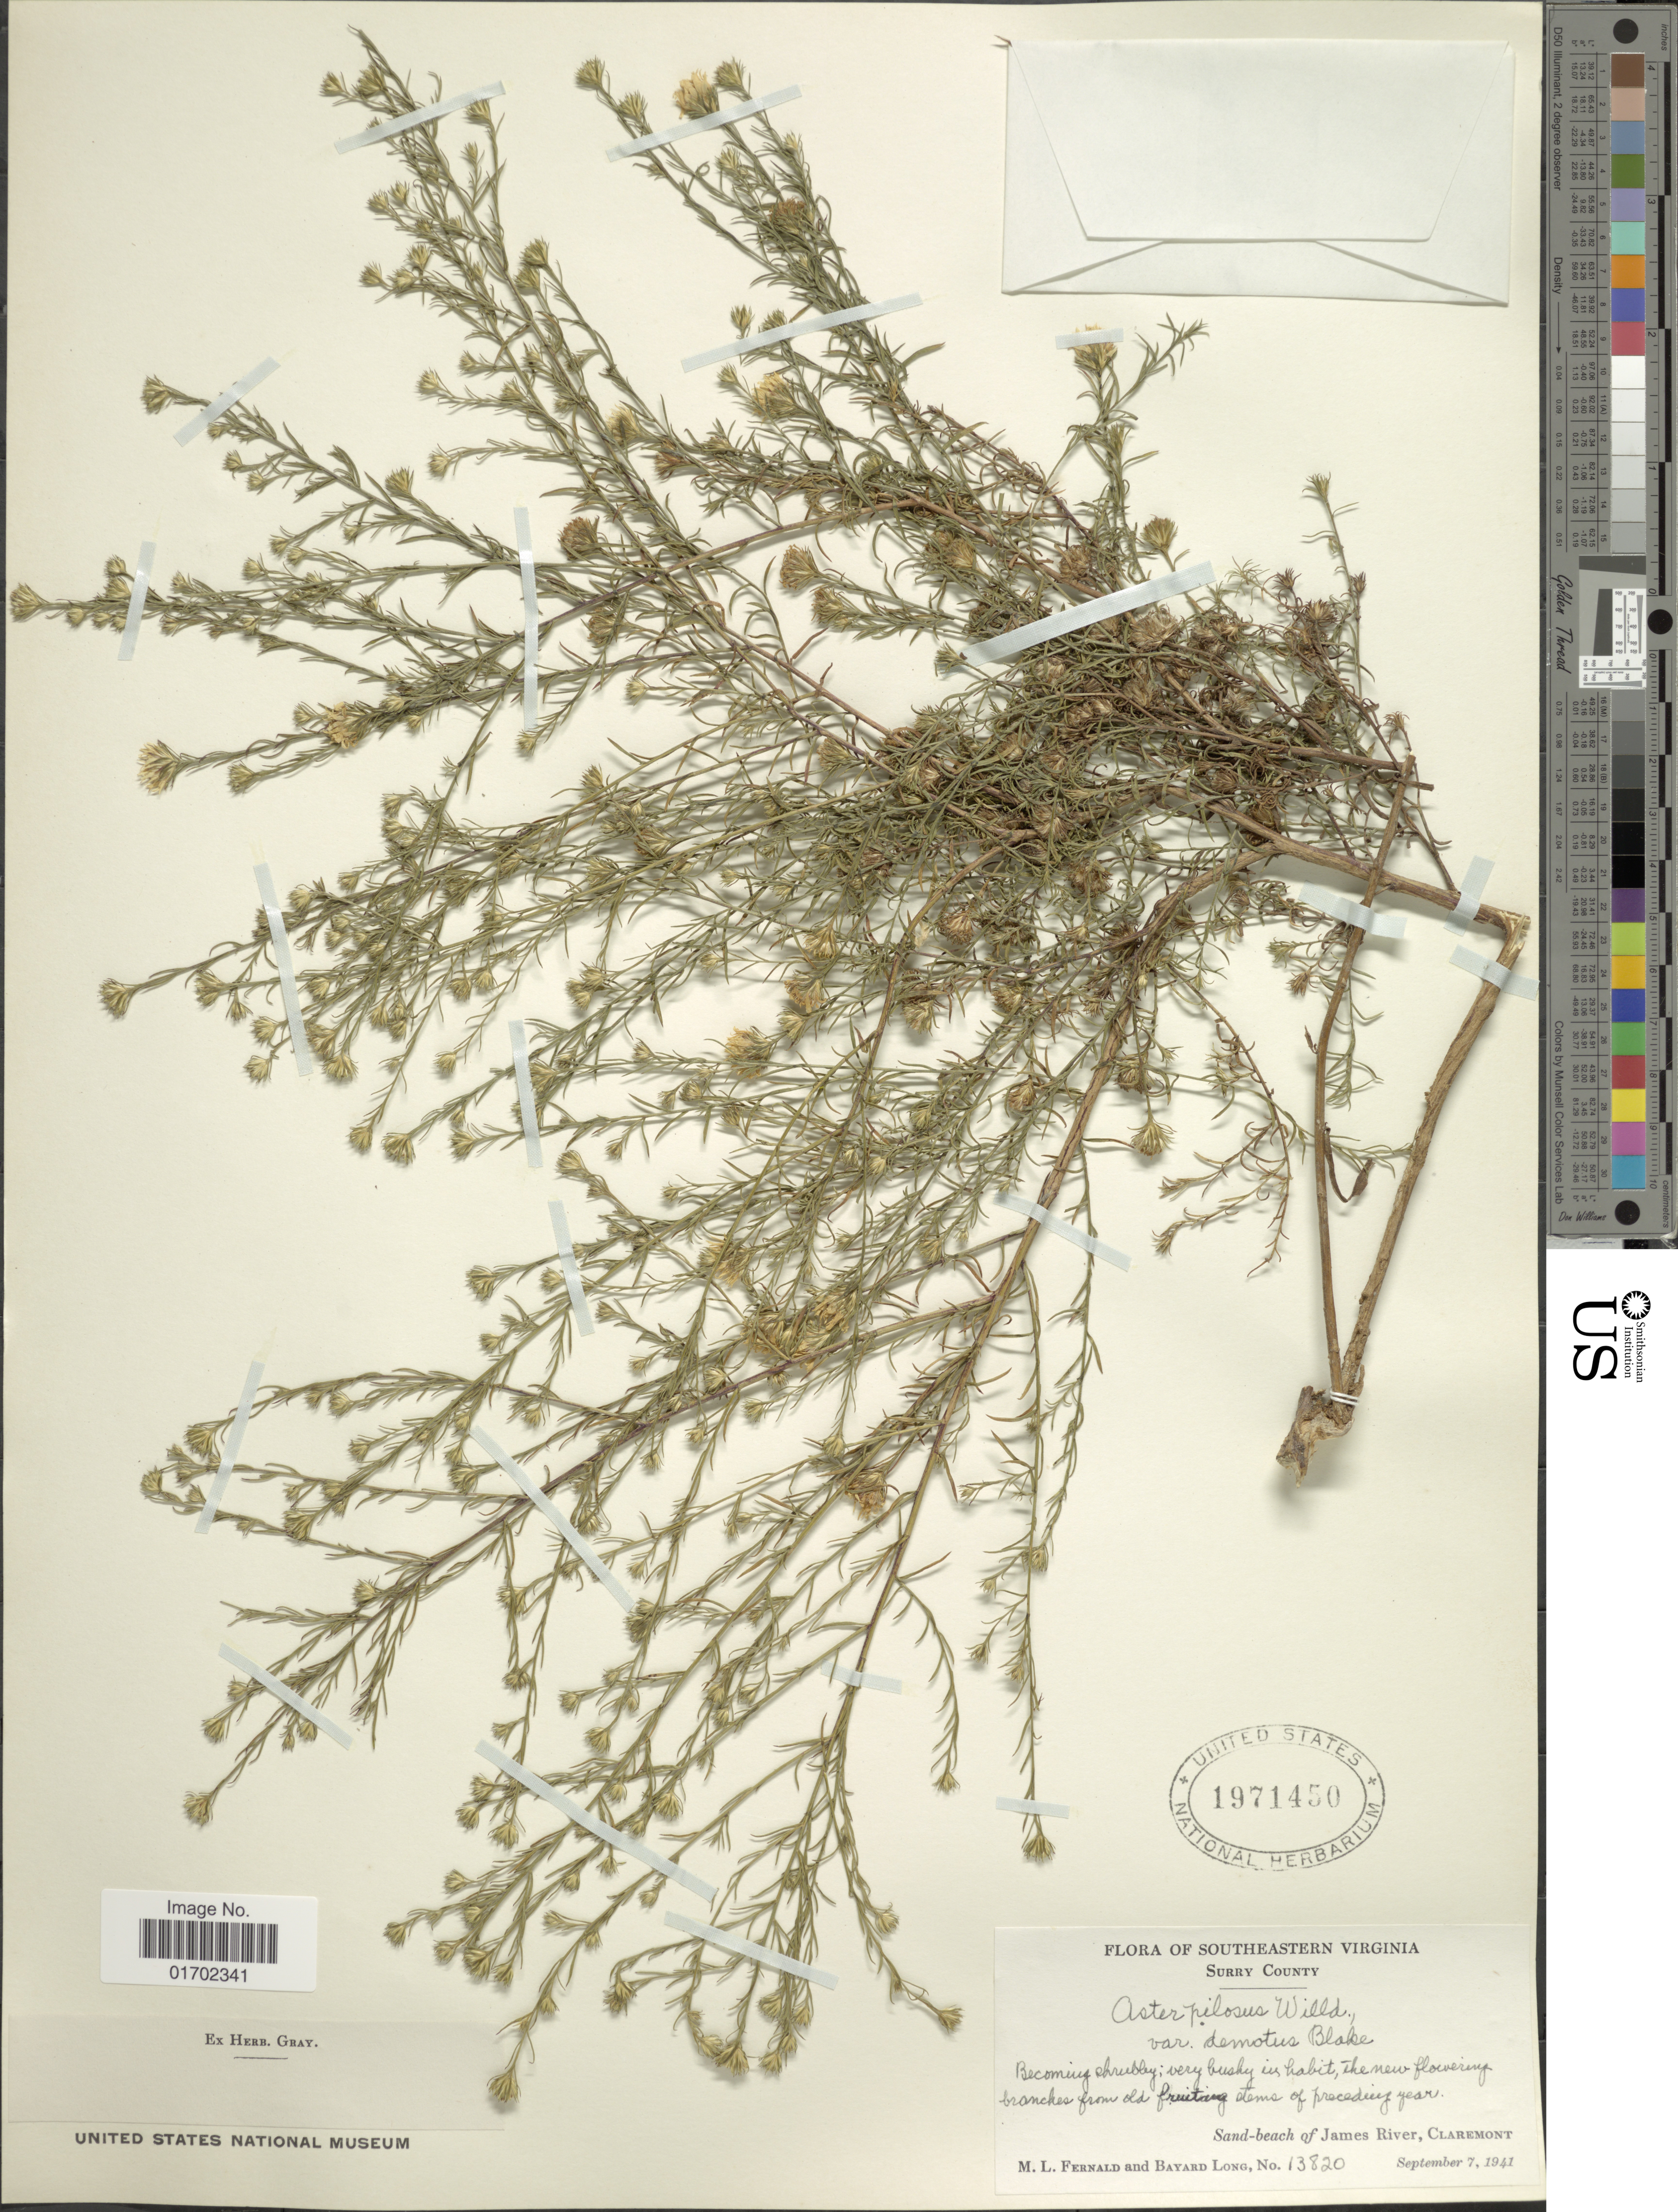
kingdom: Plantae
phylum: Tracheophyta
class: Magnoliopsida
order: Asterales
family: Asteraceae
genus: Symphyotrichum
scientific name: Symphyotrichum pilosum var. pilosum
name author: (Willd.) G.L. Nesom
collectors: M. L. Fernald & B. Long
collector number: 13820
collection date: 1941-09-07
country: United States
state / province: Virginia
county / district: Surry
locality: Southeastern Virginia. Surry County. Sand-beach of James River, Claremont.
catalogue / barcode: US 1971450